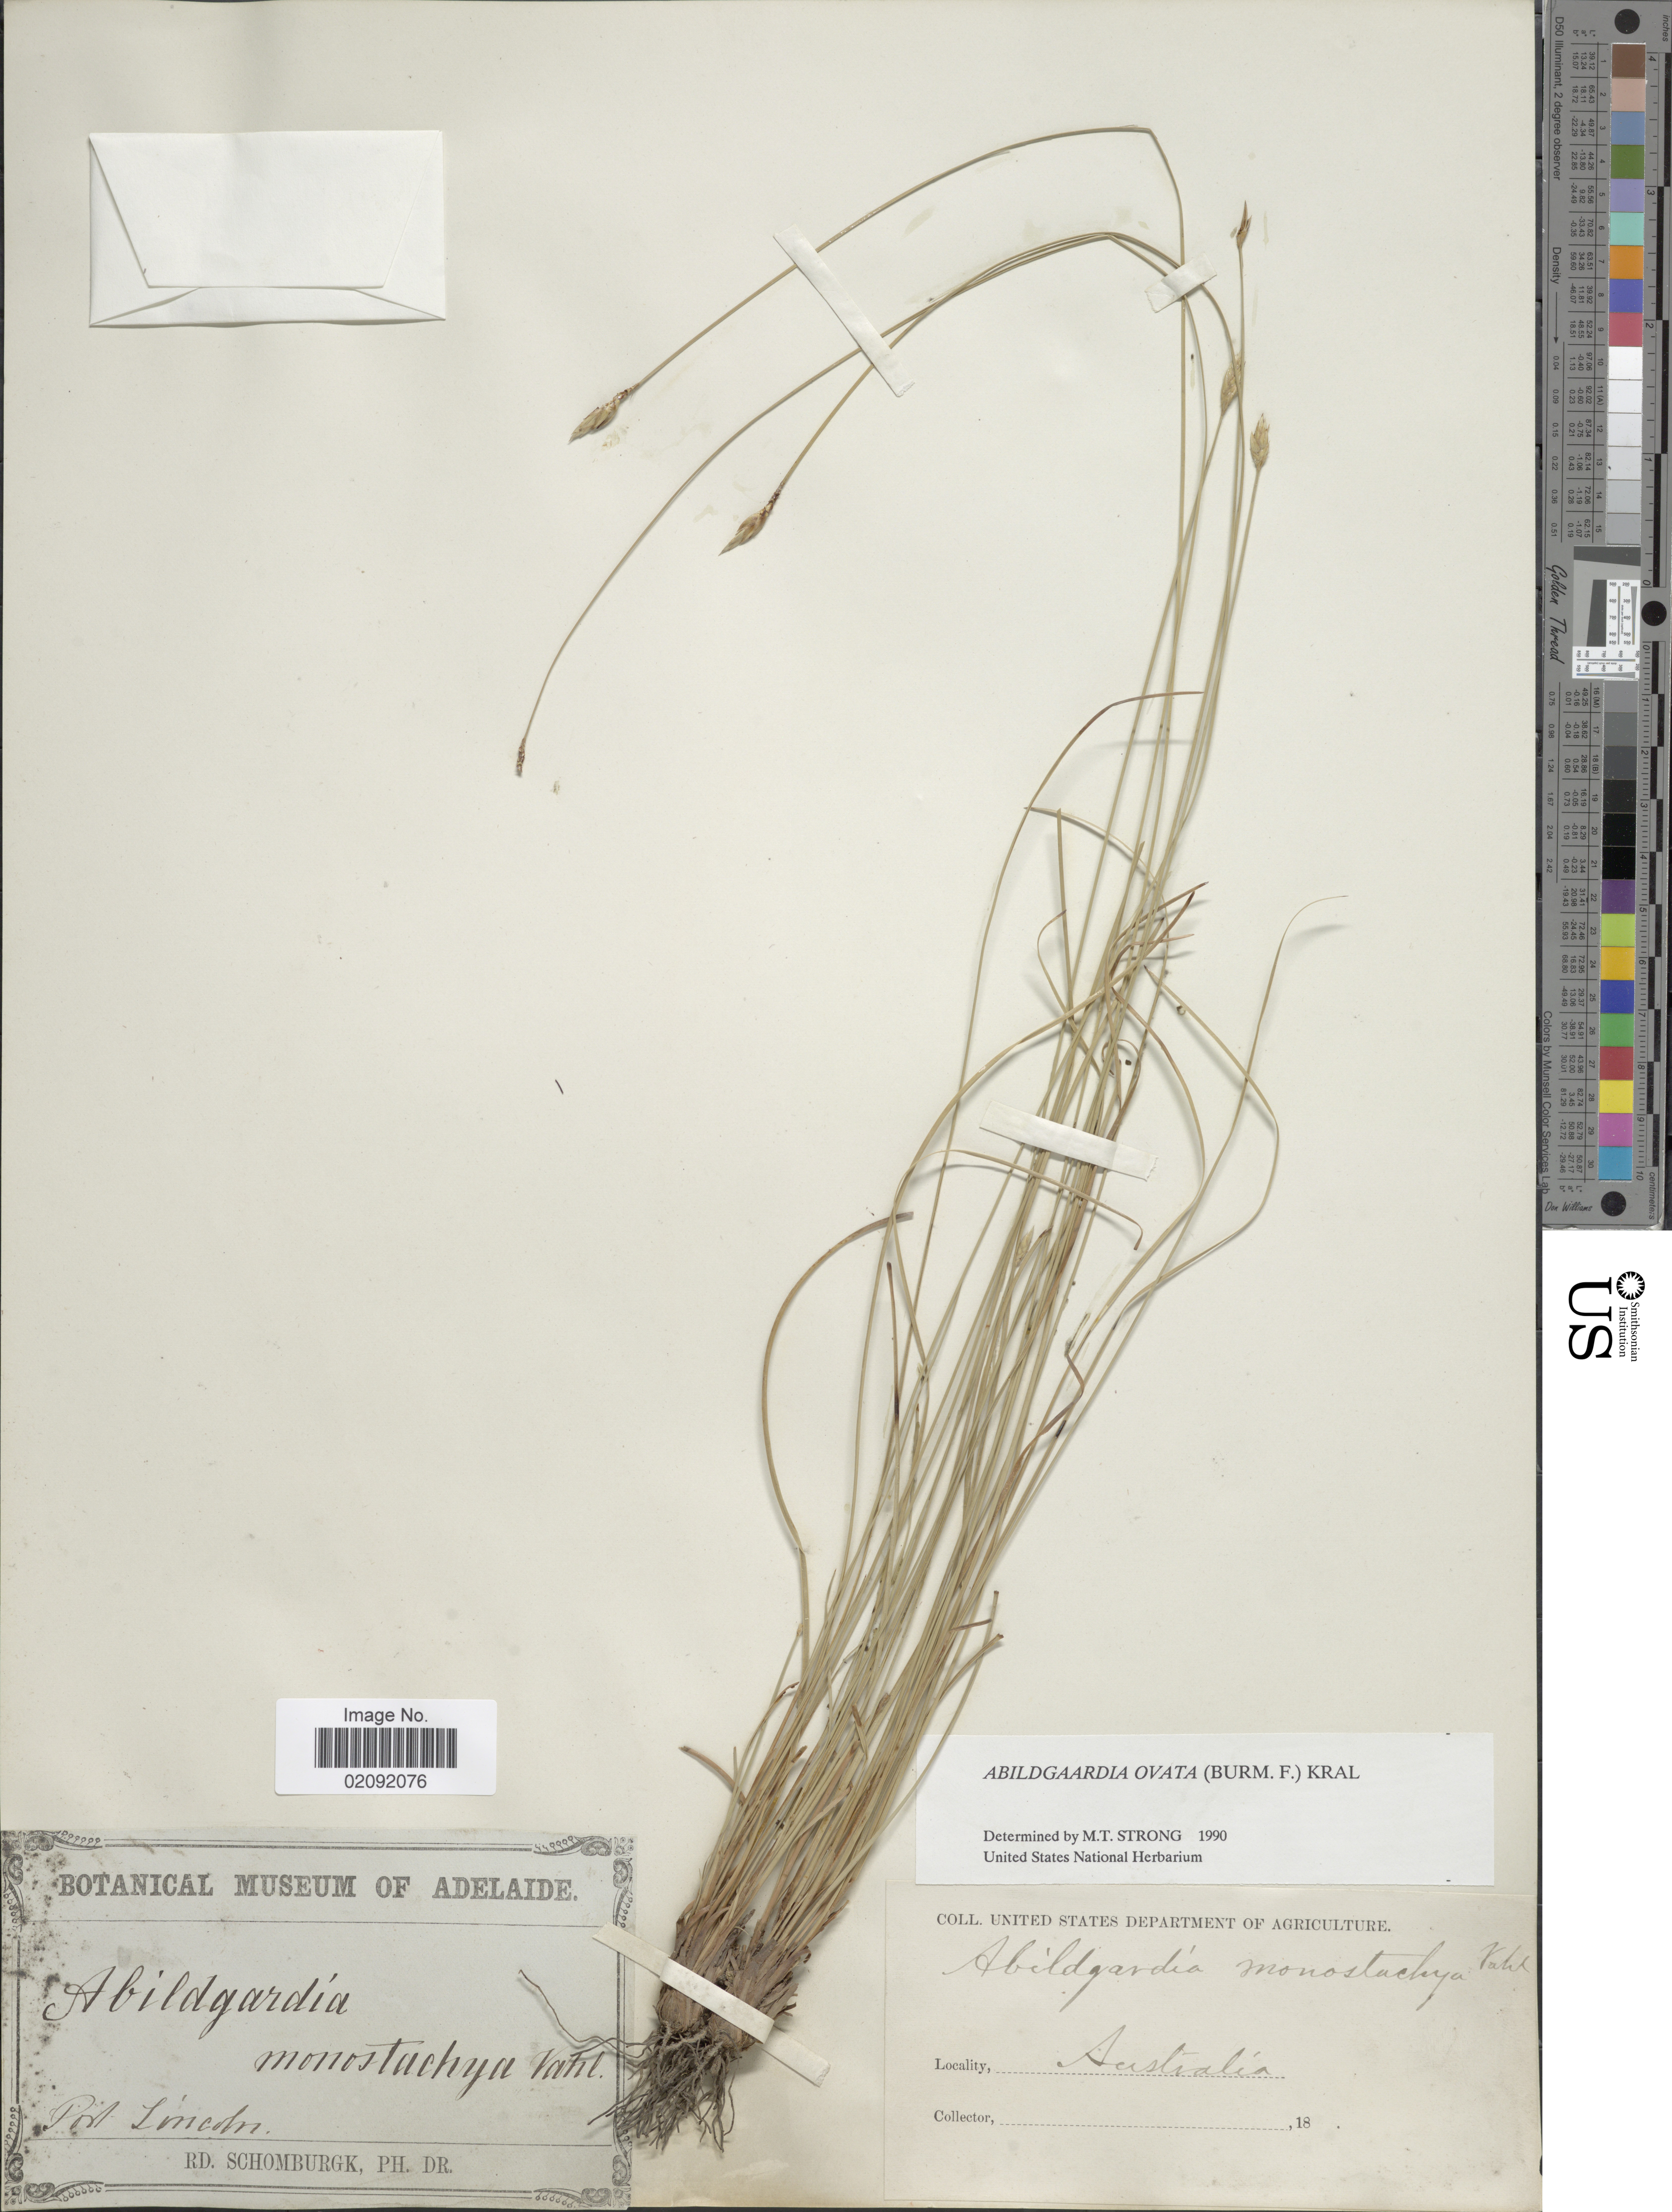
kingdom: Plantae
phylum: Tracheophyta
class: Liliopsida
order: Poales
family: Cyperaceae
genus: Abildgaardia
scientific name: Abildgaardia ovata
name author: (Burm. f.) Kral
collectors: -- Schomburgk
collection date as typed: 18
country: Australia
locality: Port Lincoln.